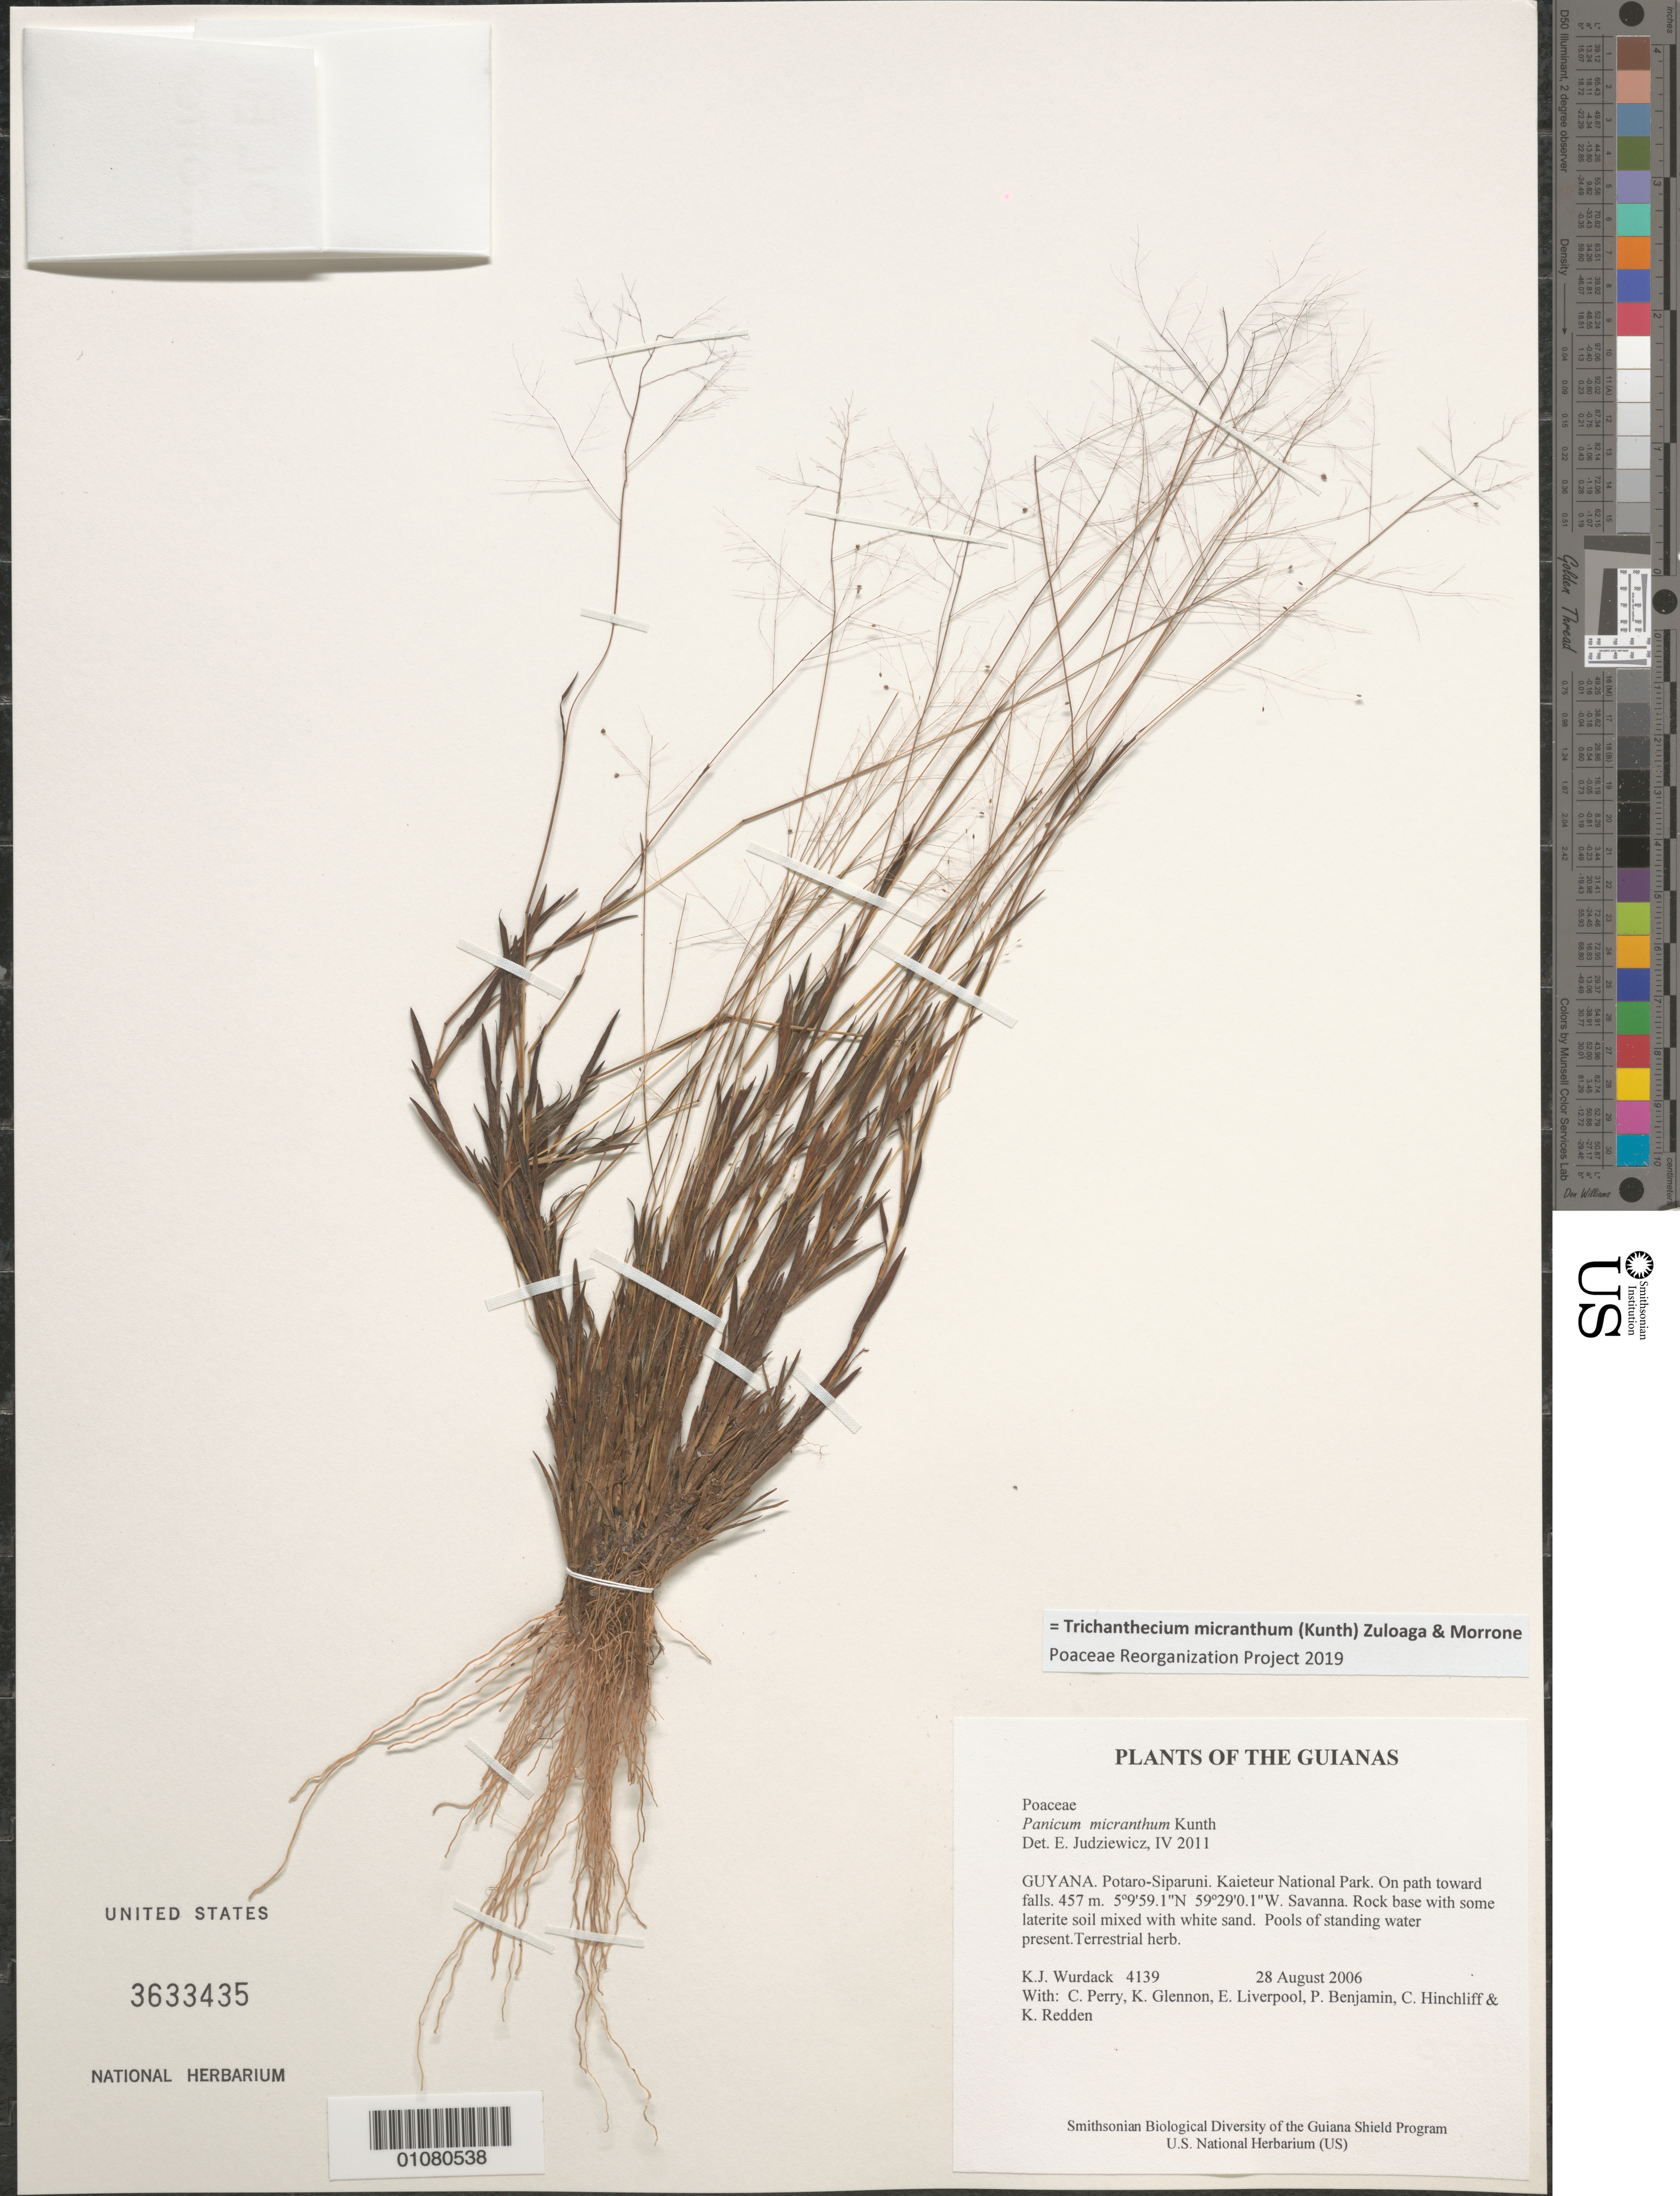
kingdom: Plantae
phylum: Tracheophyta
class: Liliopsida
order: Poales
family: Poaceae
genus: Trichanthecium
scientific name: Trichanthecium micranthum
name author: (Kunth) Zuloaga & Morrone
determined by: Poaceae Reorganization Project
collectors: K. Wurdack, C. Perry, K. Glennon, E. Liverpool, P. Benjamin, C. E. Hinchliff & K. M. Redden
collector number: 4139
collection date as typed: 28 August 2006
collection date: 2006-08-28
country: Guyana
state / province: Potaro-Siparuni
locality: Kaieteur National Park. On path toward falls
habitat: Savanna. Rock base with some laterite soil mixed with white sand. Pools of standing water present.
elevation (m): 457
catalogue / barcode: US 3633435